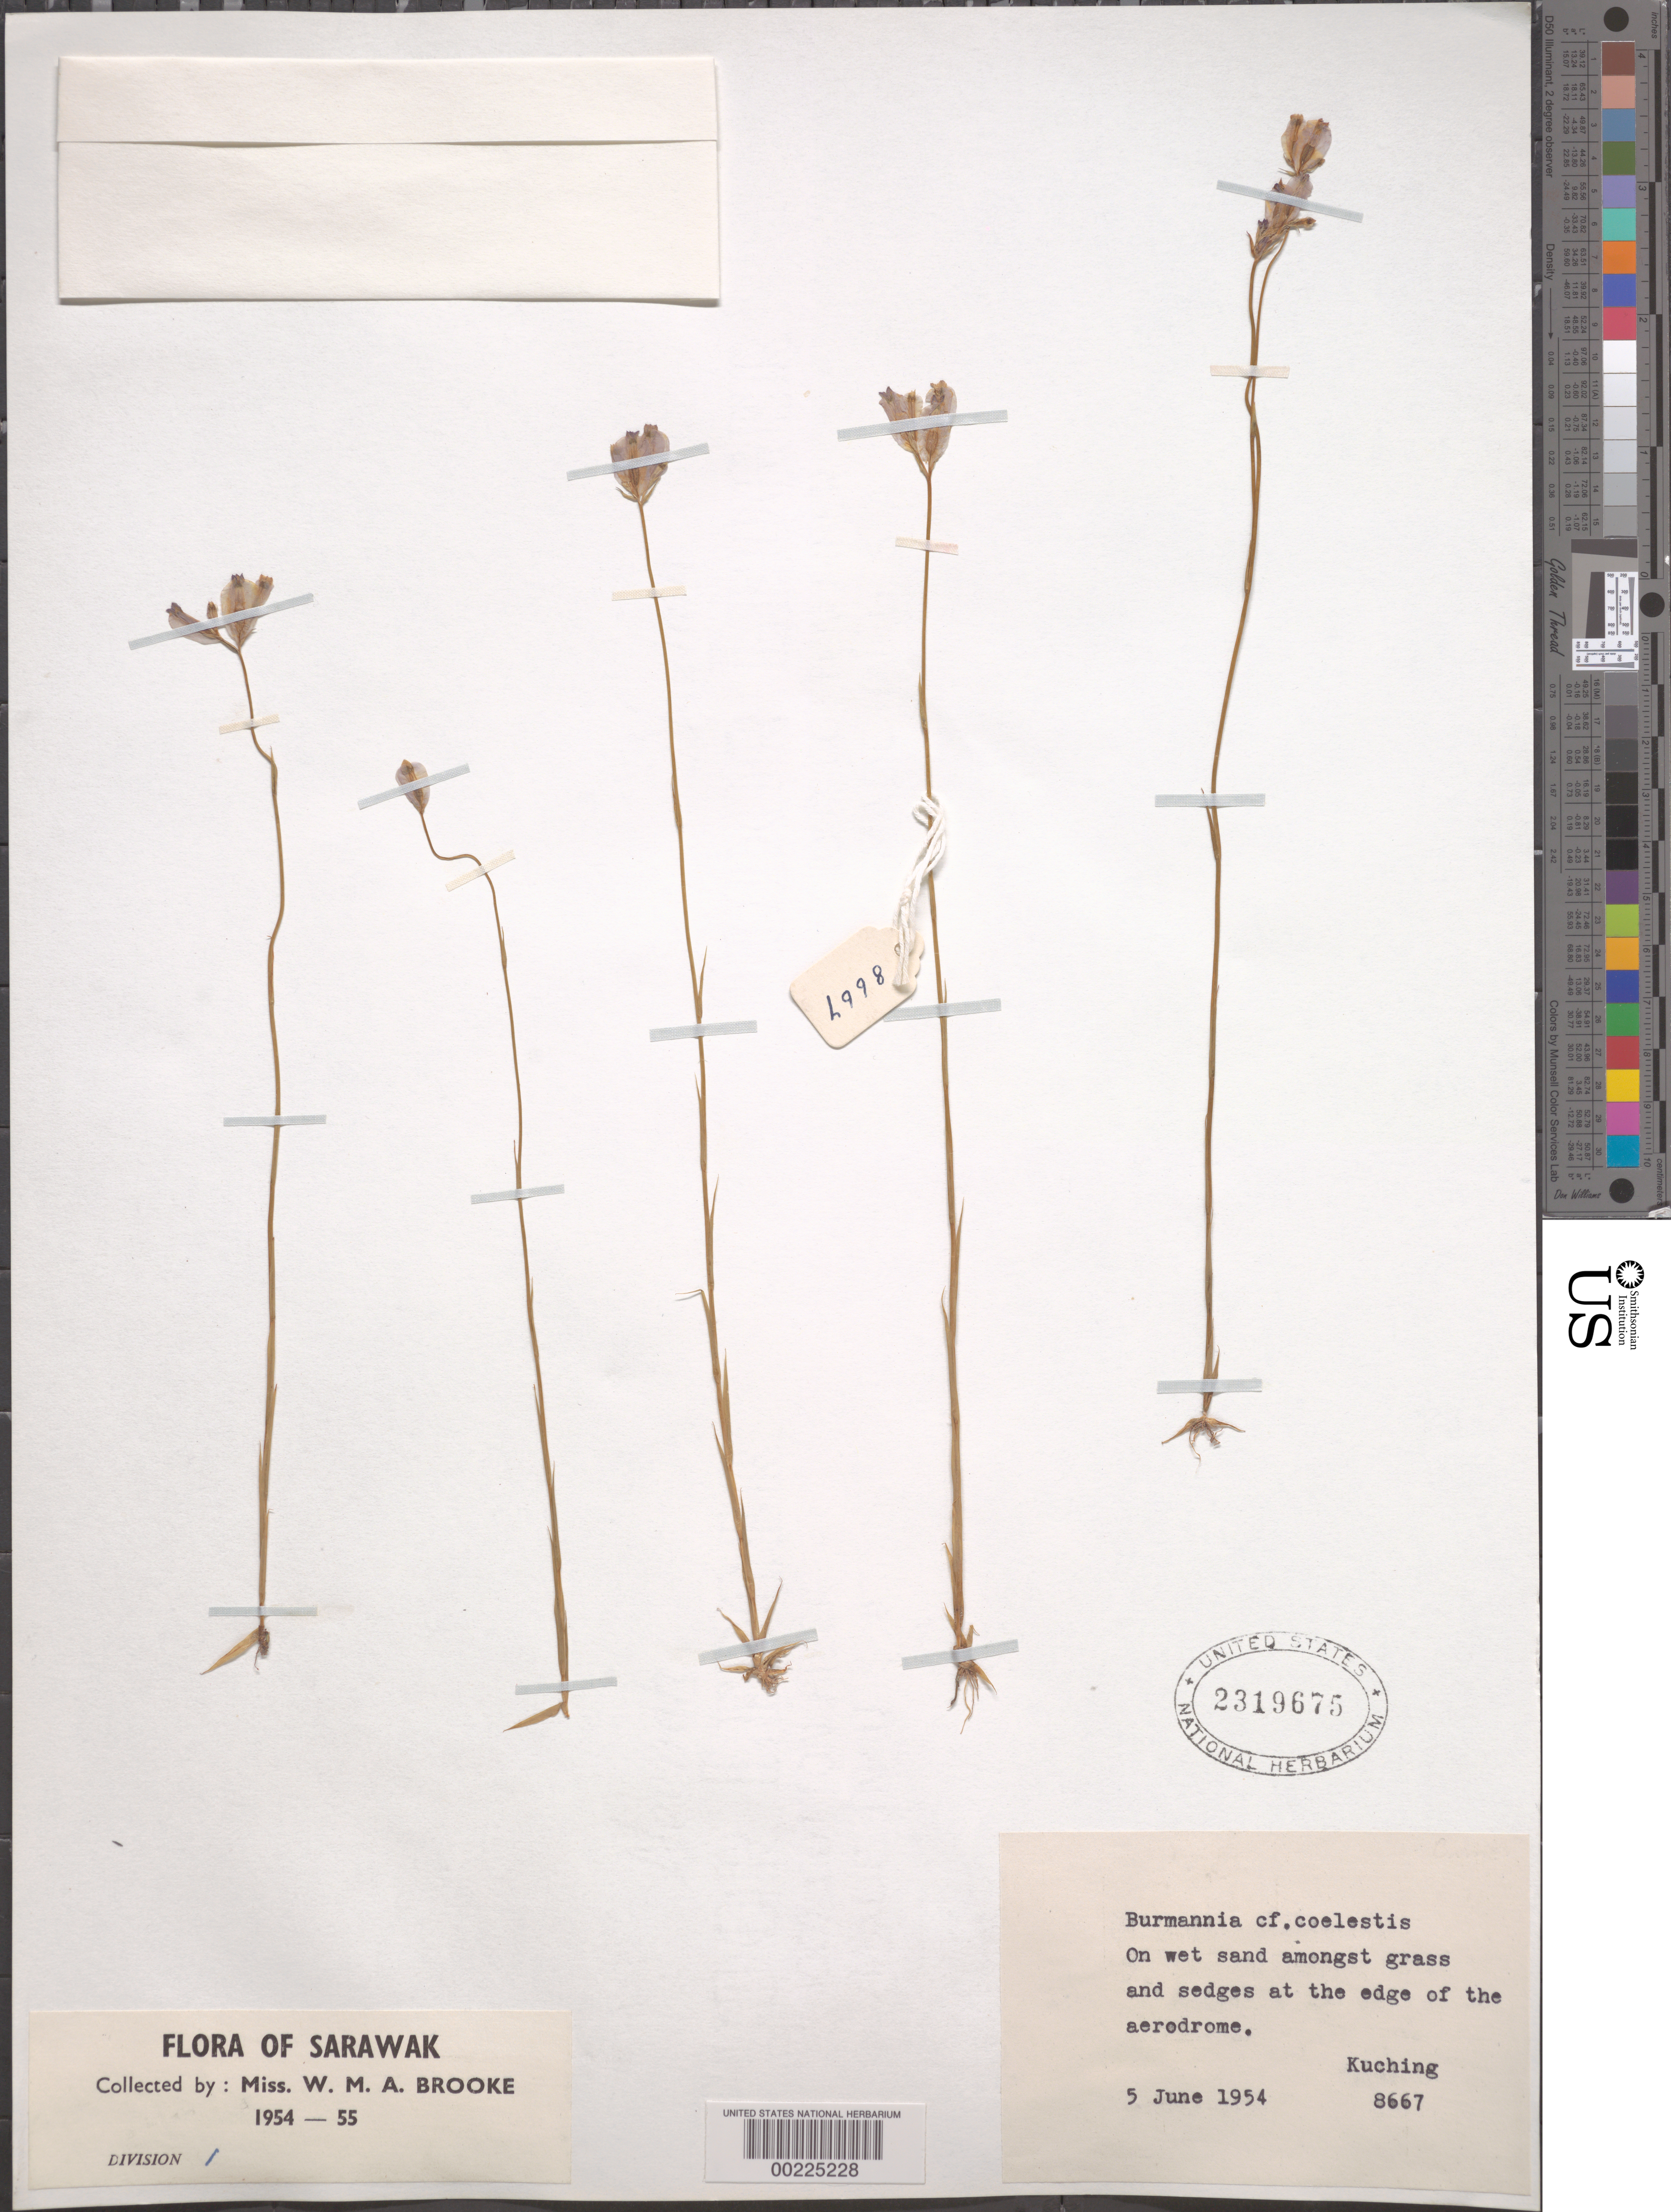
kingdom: Plantae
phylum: Tracheophyta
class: Liliopsida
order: Dioscoreales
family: Burmanniaceae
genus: Burmannia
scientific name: Burmannia coelestis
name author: D. Don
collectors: W. Brooke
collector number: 8667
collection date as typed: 05 Jun 1954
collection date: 1954-06-05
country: Malaysia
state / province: Sarawak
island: Borneo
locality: Kuching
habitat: On wet sand among grass and sedges at the edge of the aerodrome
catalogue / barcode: US 2319675